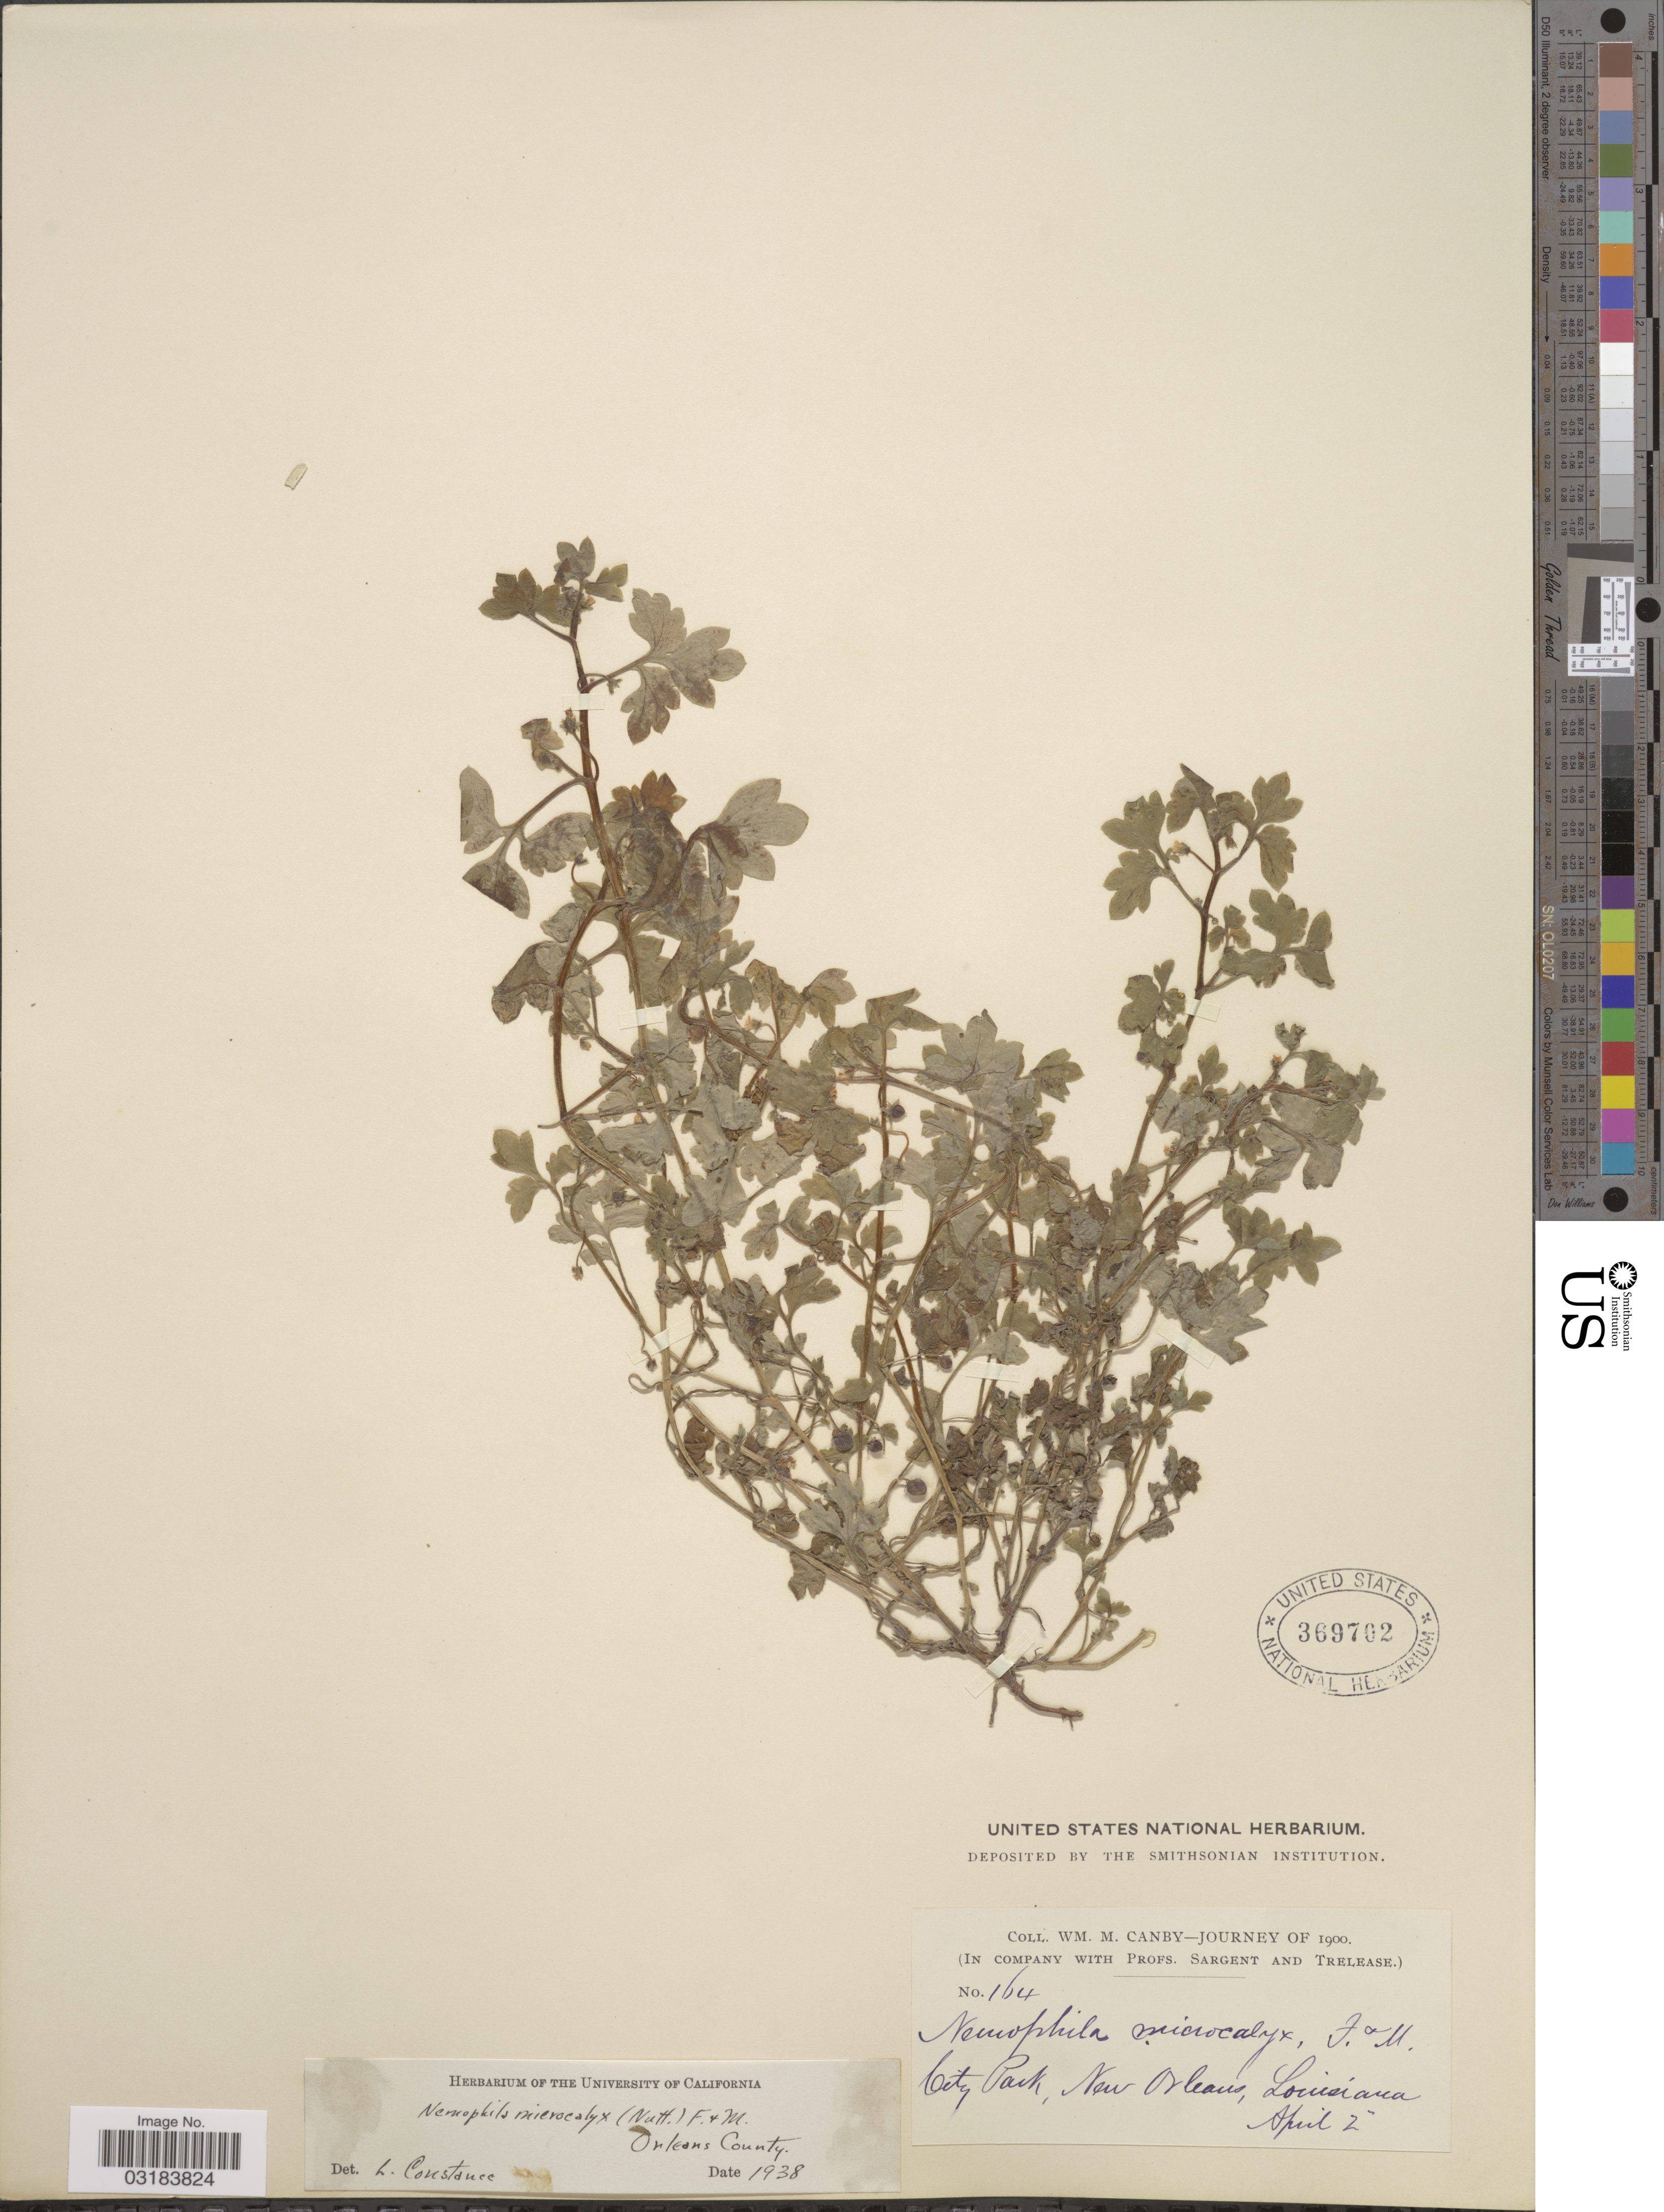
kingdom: Plantae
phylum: Tracheophyta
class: Magnoliopsida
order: Boraginales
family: Hydrophyllaceae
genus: Nemophila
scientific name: Nemophila microcalyx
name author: (Nutt.) Fisch. & C.A. Mey.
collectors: W. M. Canby, Prof. Sargent & Prof. Trelease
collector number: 164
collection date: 1900-04-02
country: United States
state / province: Louisiana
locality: City Park, New Orleans.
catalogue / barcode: US 369702